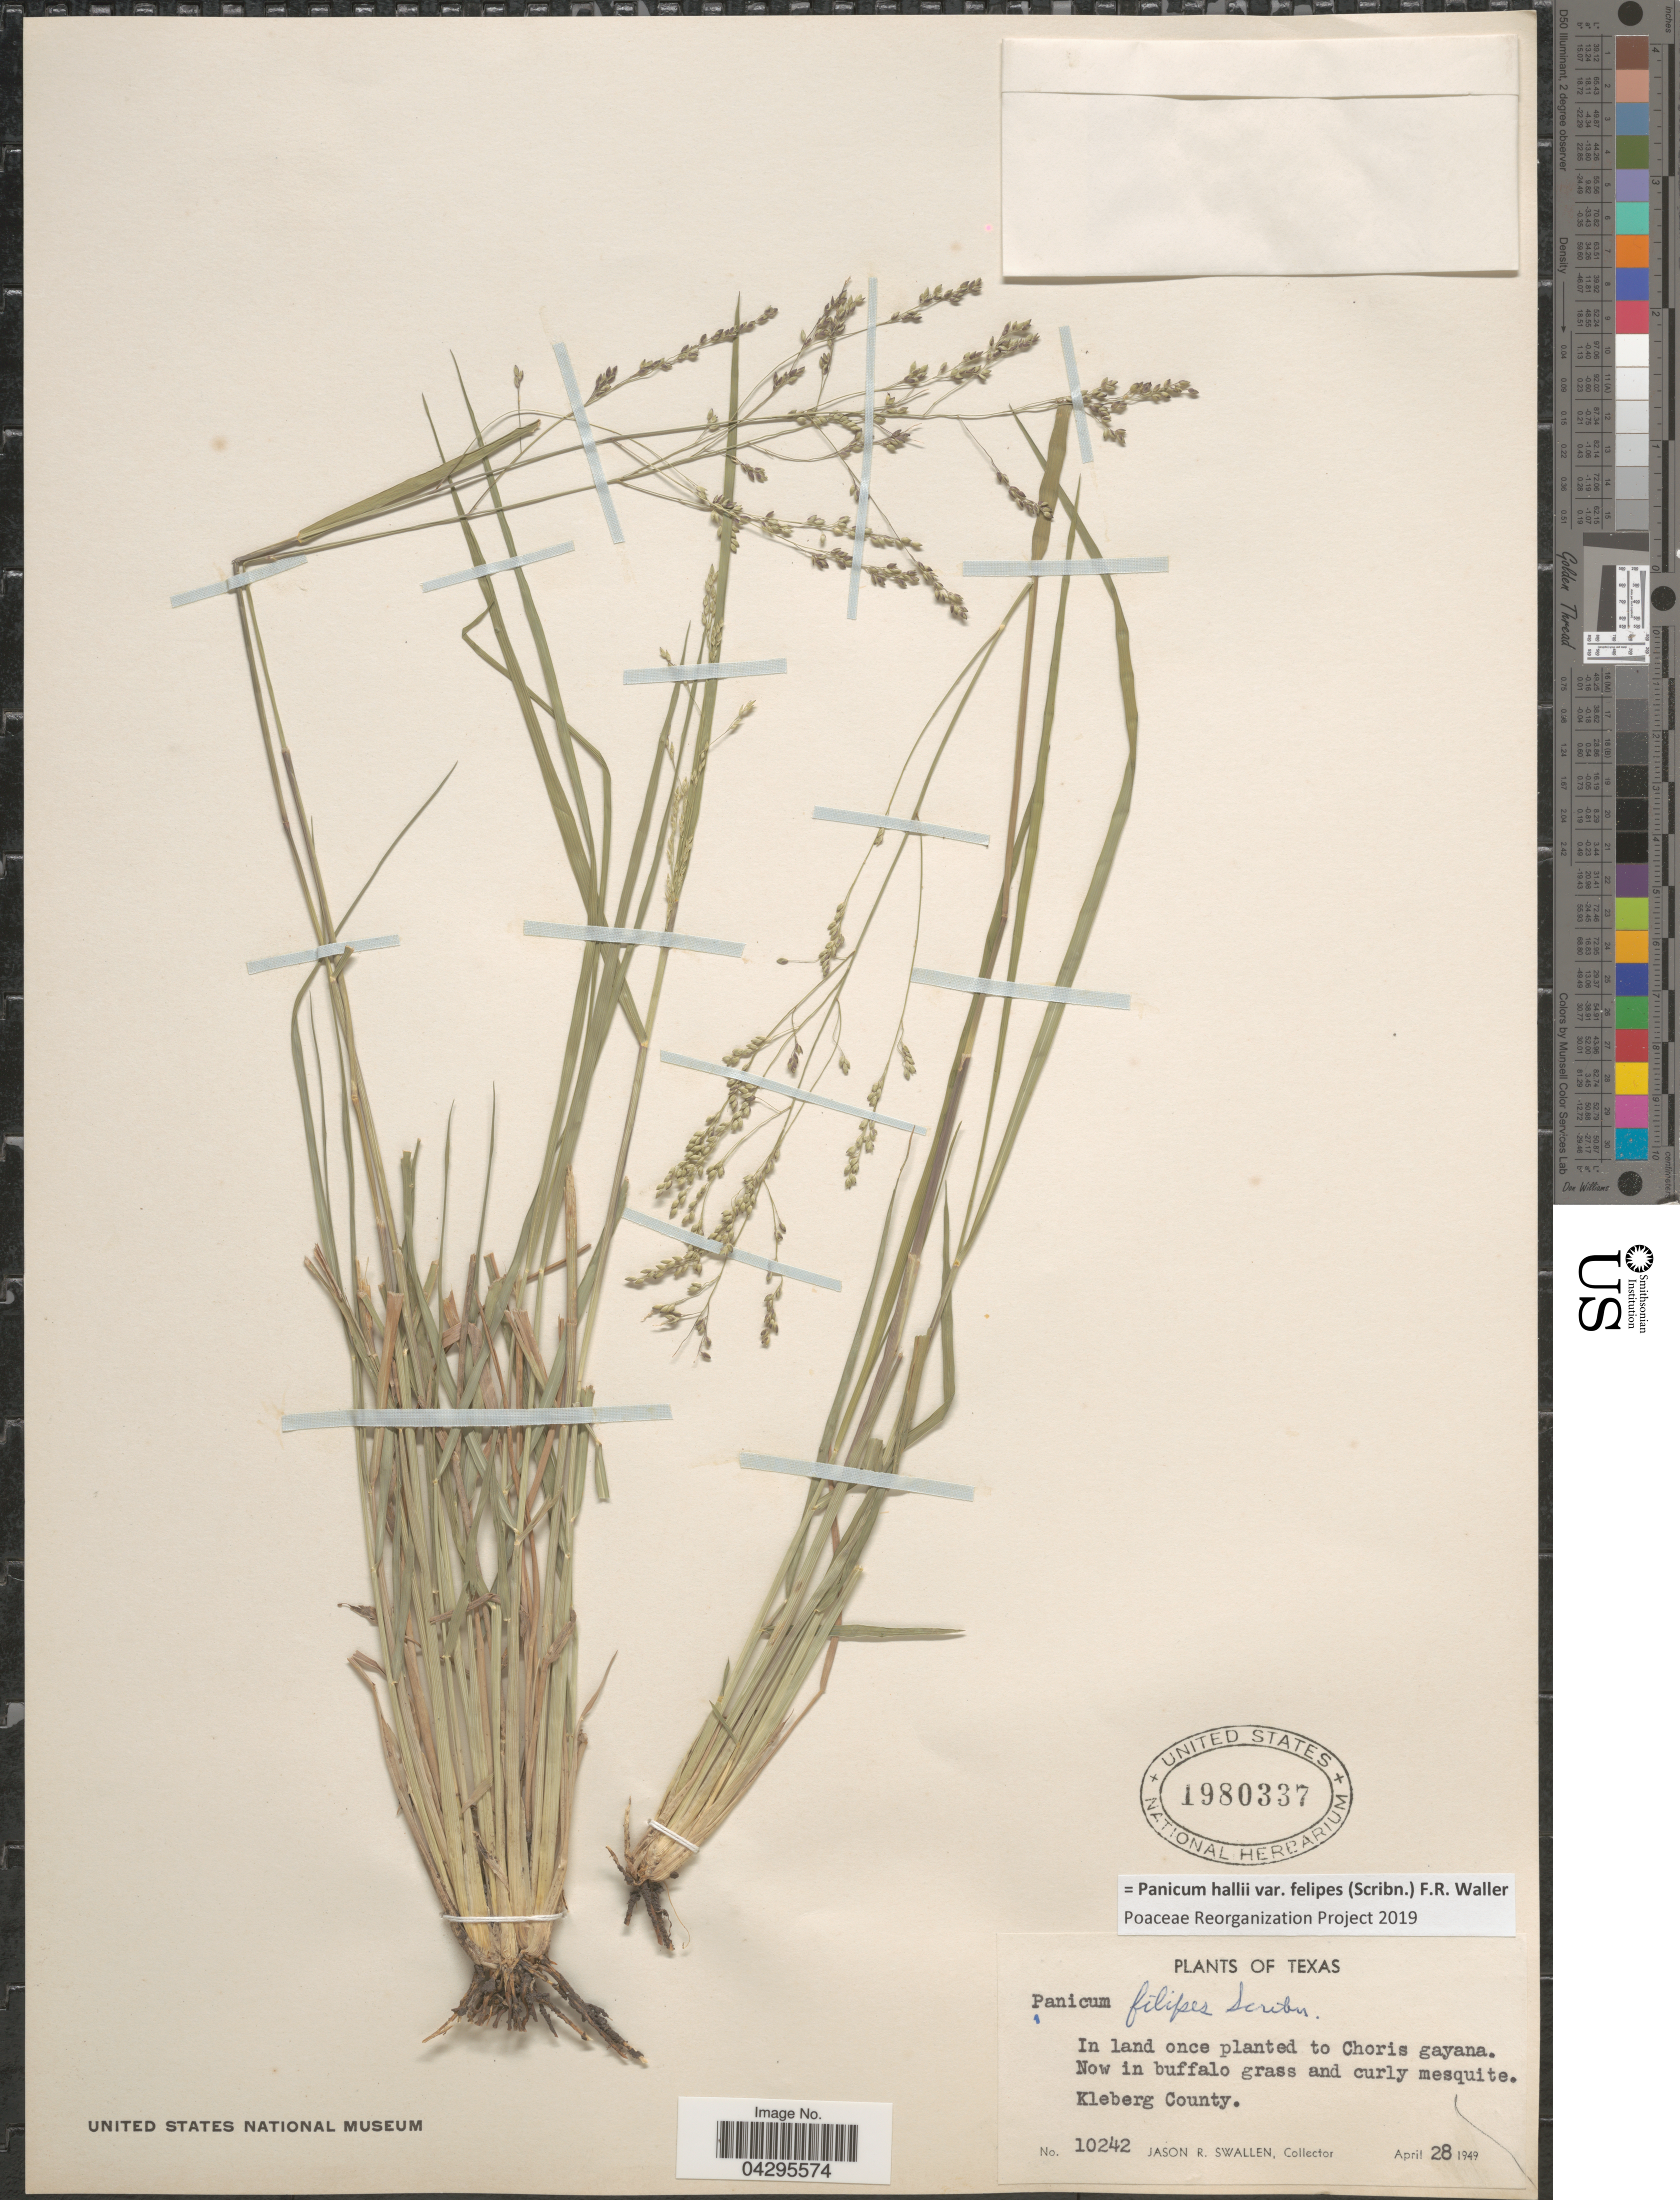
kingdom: Plantae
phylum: Tracheophyta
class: Liliopsida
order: Poales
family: Poaceae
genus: Panicum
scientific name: Panicum hallii var. felipes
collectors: J. R. Swallen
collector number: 10242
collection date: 1949-04-28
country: United States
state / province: Texas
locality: Kleberg County.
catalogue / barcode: US 1980337